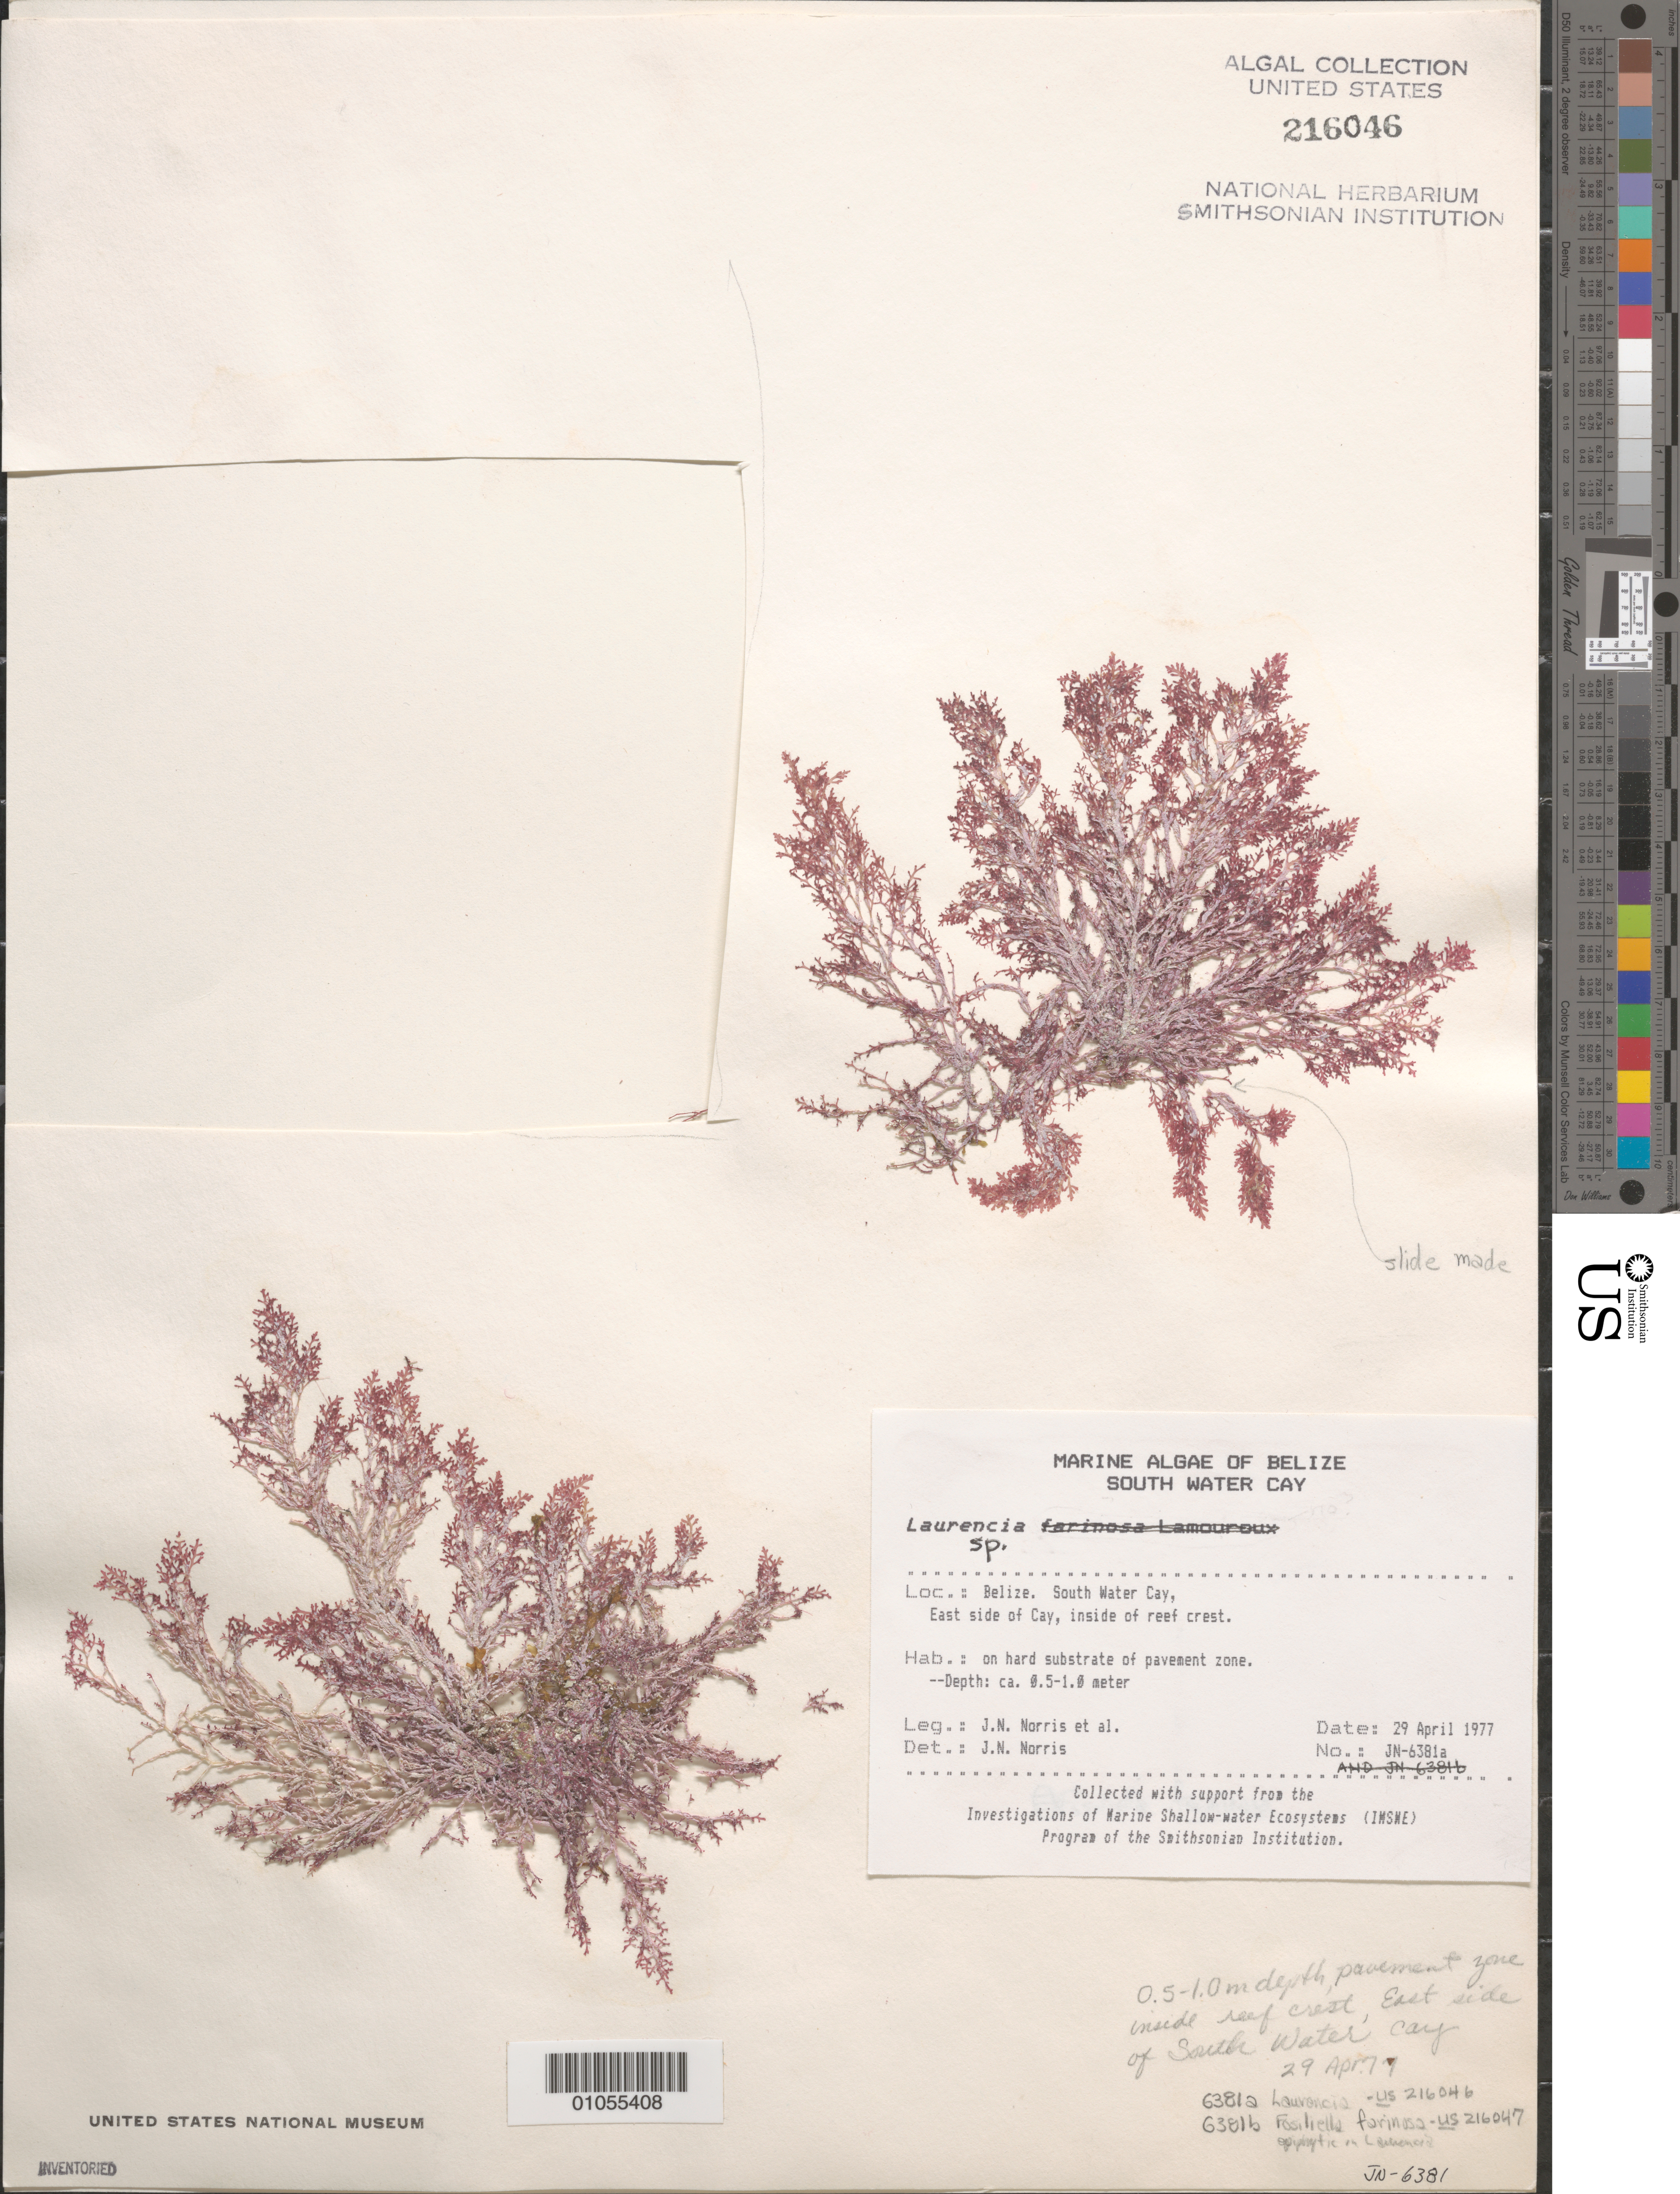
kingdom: Plantae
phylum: Rhodophyta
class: Florideophyceae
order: Ceramiales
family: Rhodomelaceae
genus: Laurencia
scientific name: Laurencia sp.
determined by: Norris, James N.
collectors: J. N. Norris & et al.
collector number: JN-6381a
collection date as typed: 29 Apr 1977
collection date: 1977-04-29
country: Belize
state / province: Stann Creek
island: South Water Cay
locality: East side of cay, inside of reef crest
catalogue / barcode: US 216046